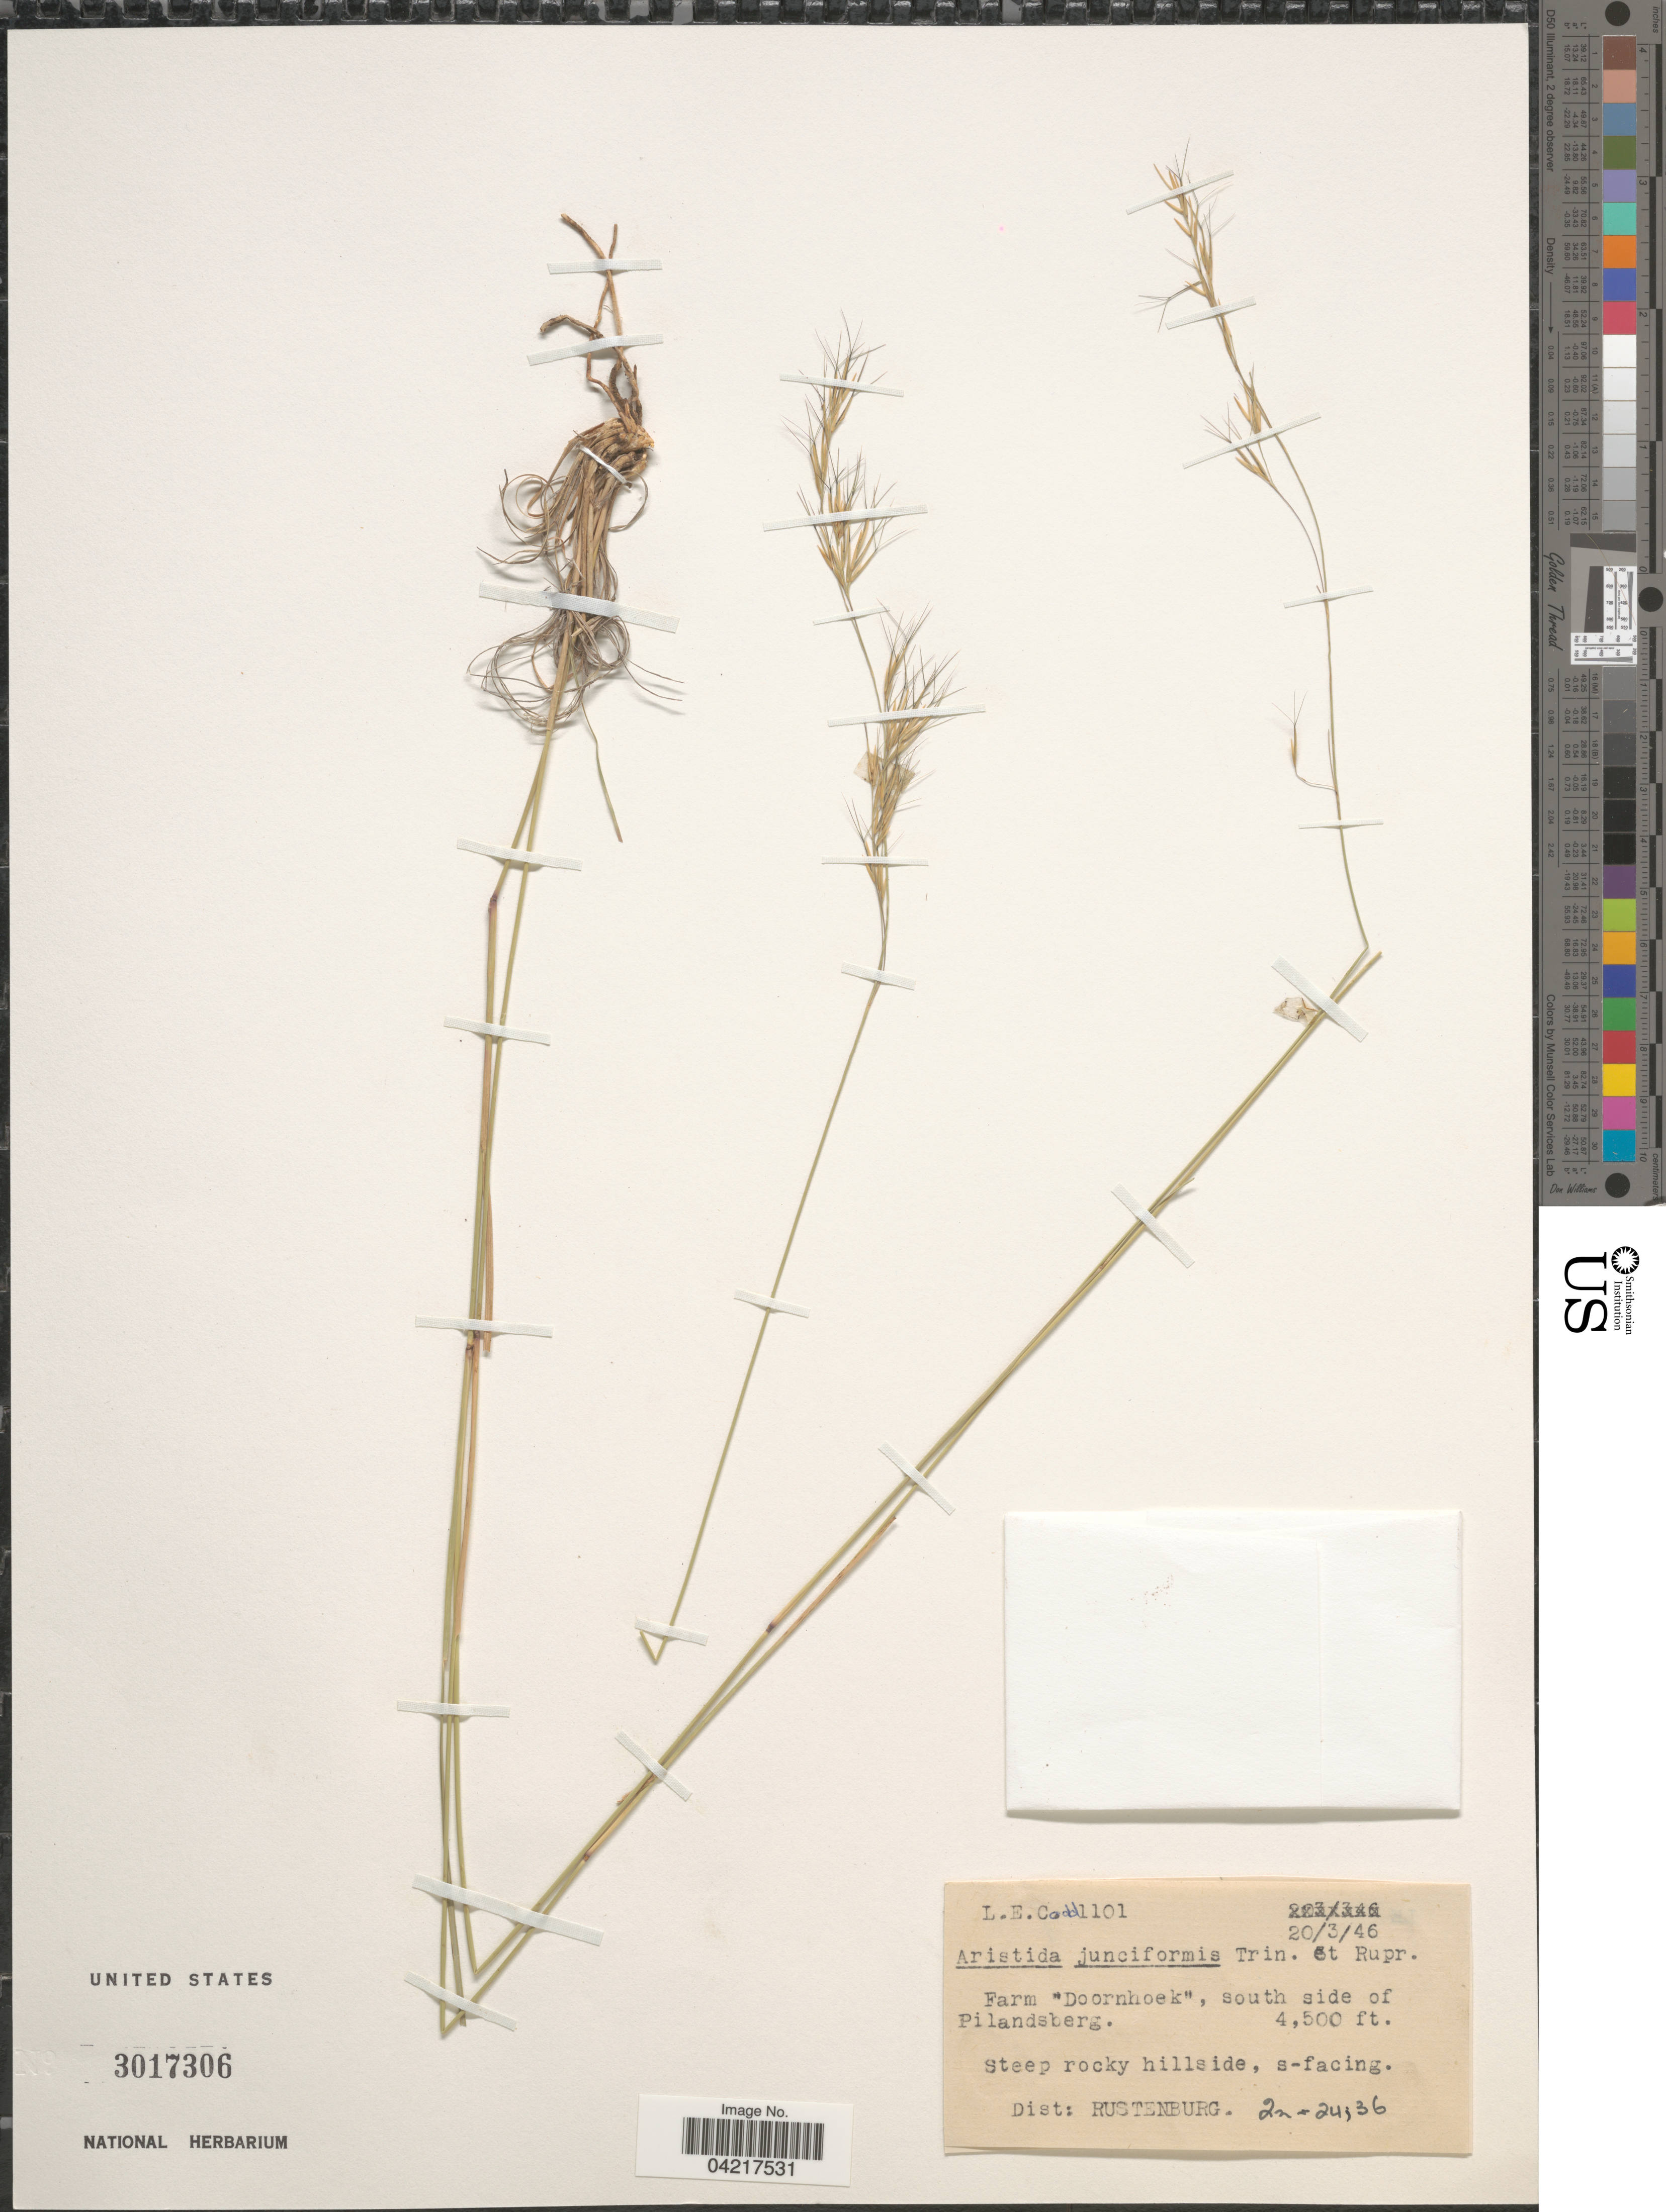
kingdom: Plantae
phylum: Tracheophyta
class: Liliopsida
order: Poales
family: Poaceae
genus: Aristida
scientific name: Aristida junciformis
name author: Trin. & Rupr.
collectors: L. Codd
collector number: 1101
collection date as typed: Transcribed d/m/y: 20/3/46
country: South Africa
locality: Farm "Doornhoek", south side of Pilandsberg. Steep rocky hillside, s-facing. Dist: Rustenberg.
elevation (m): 1372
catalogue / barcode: US 3017306